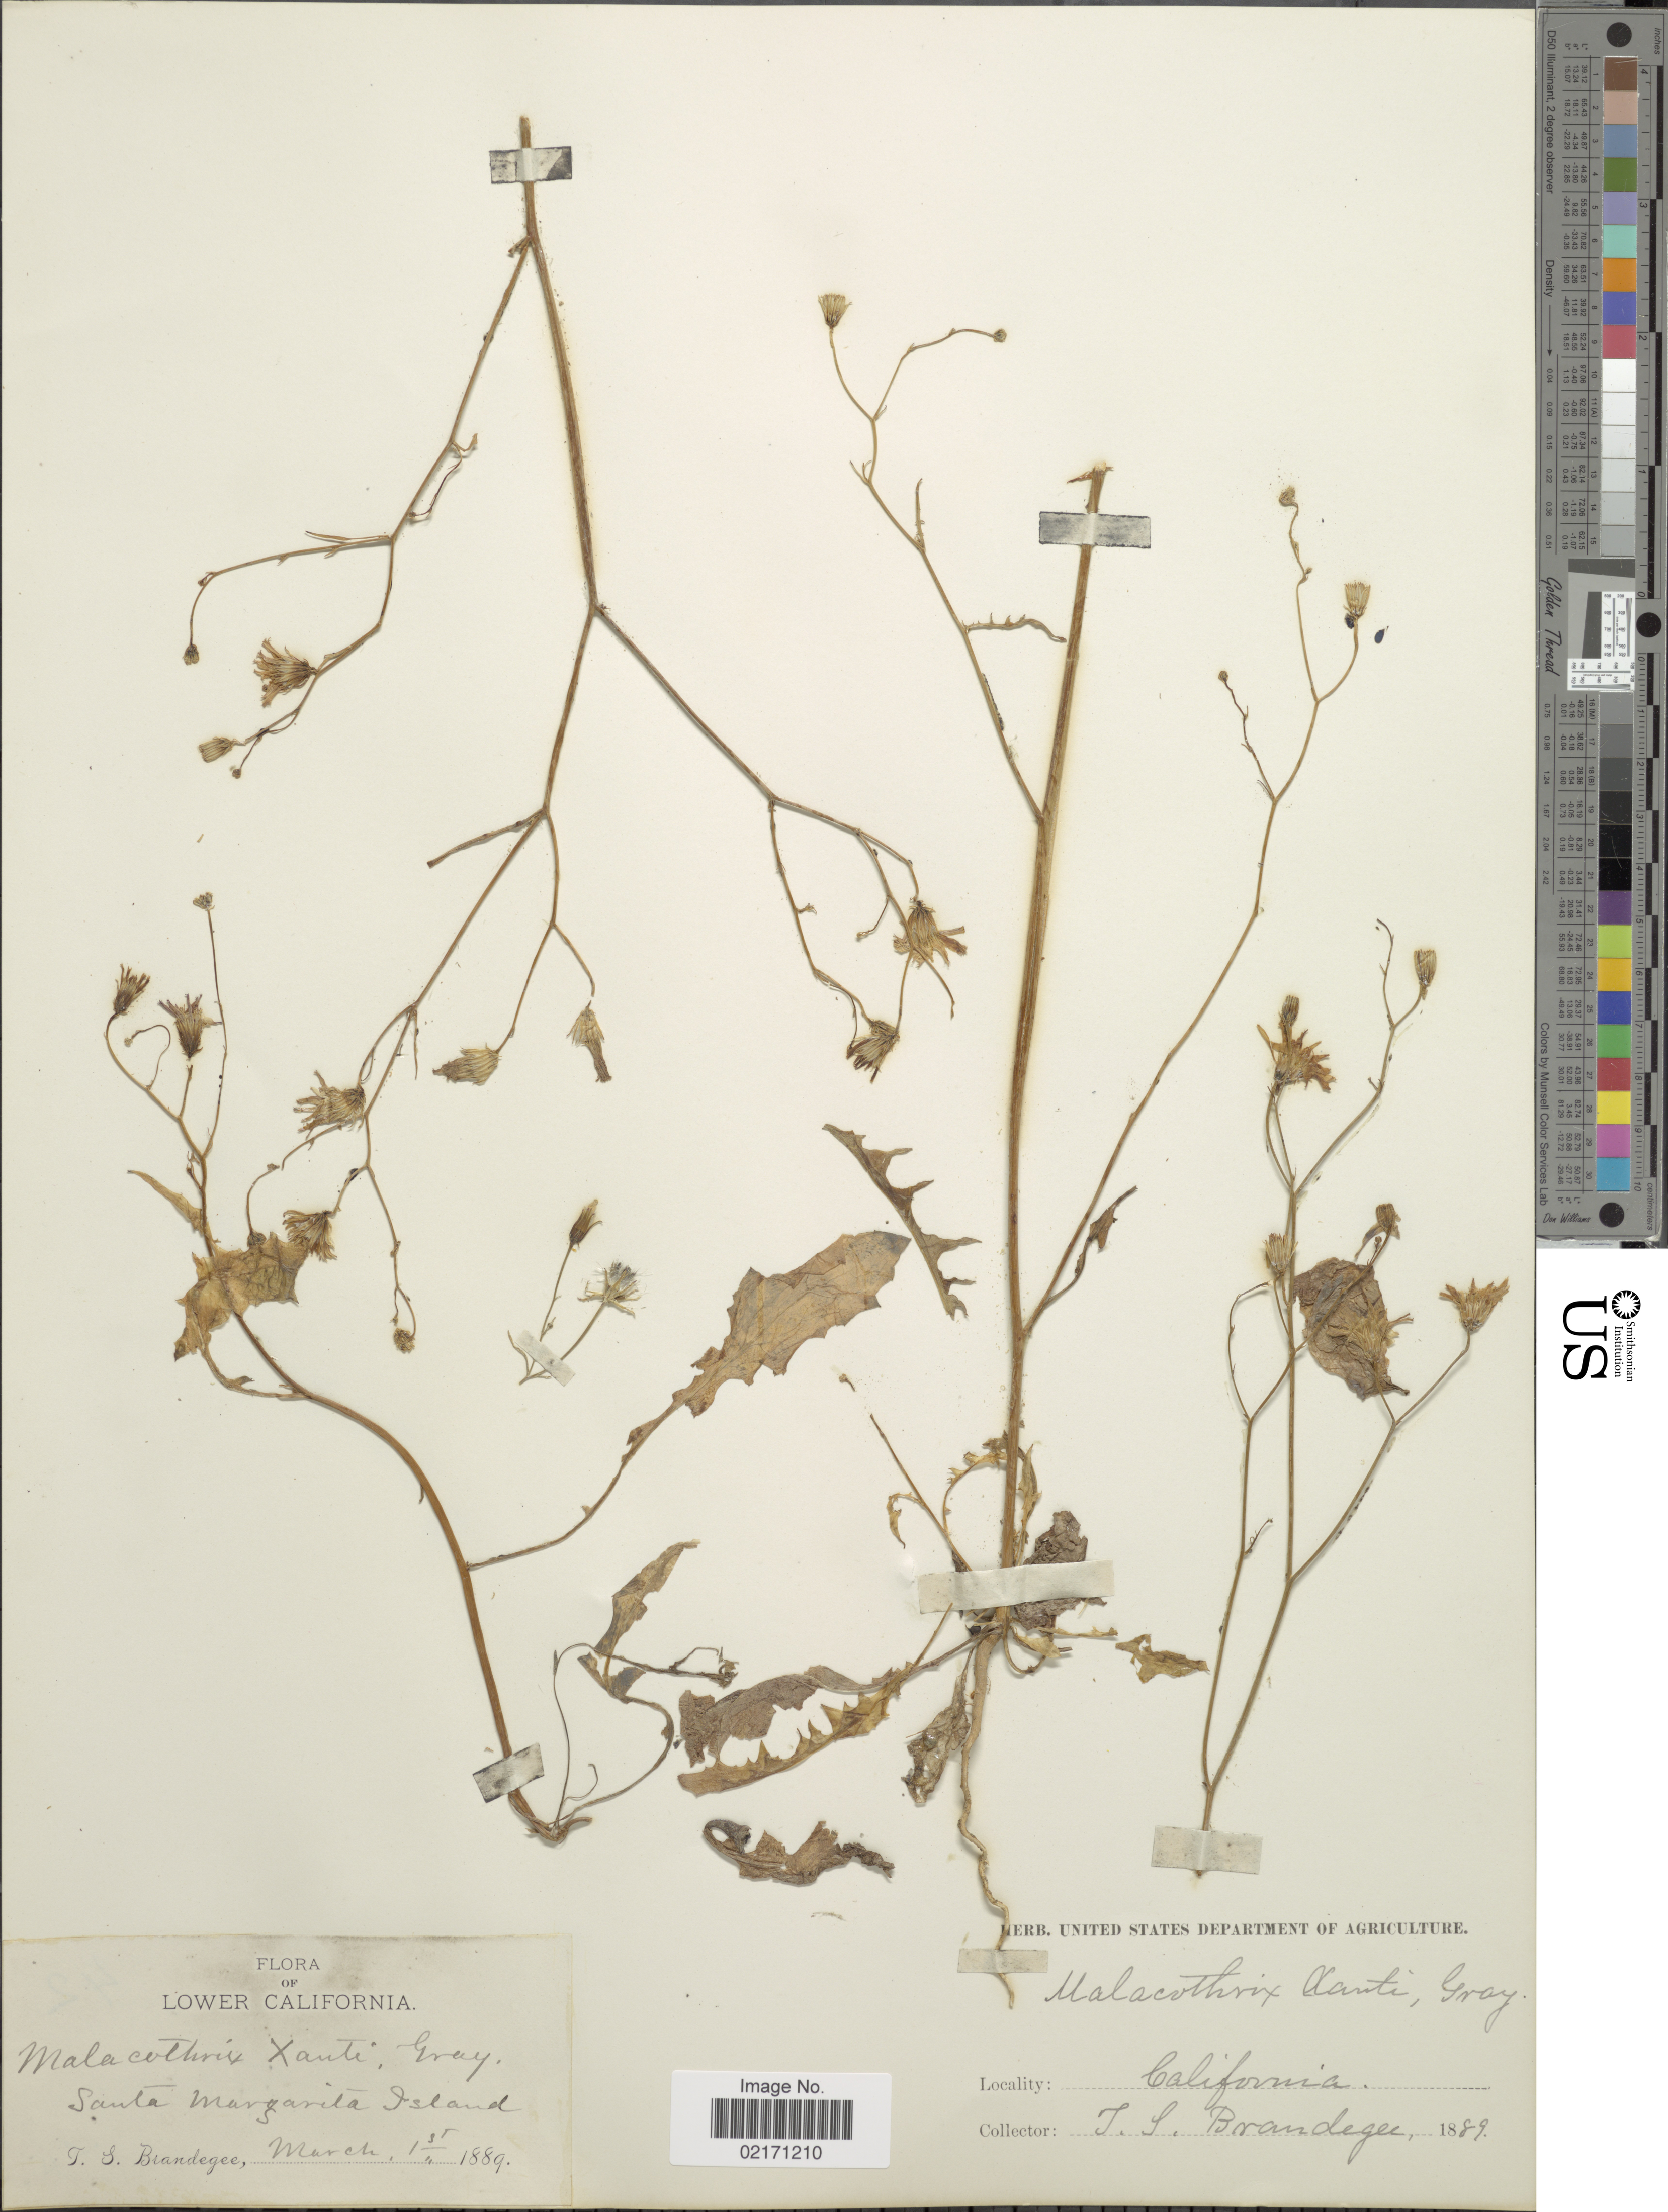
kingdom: Plantae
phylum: Tracheophyta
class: Magnoliopsida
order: Asterales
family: Asteraceae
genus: Malacothrix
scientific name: Malacothrix xantii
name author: A. Gray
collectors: T. S. Brandegee (herbarium)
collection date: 1889-03-01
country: Mexico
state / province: Baja California Sur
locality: Lower California, Santa Margarita Island